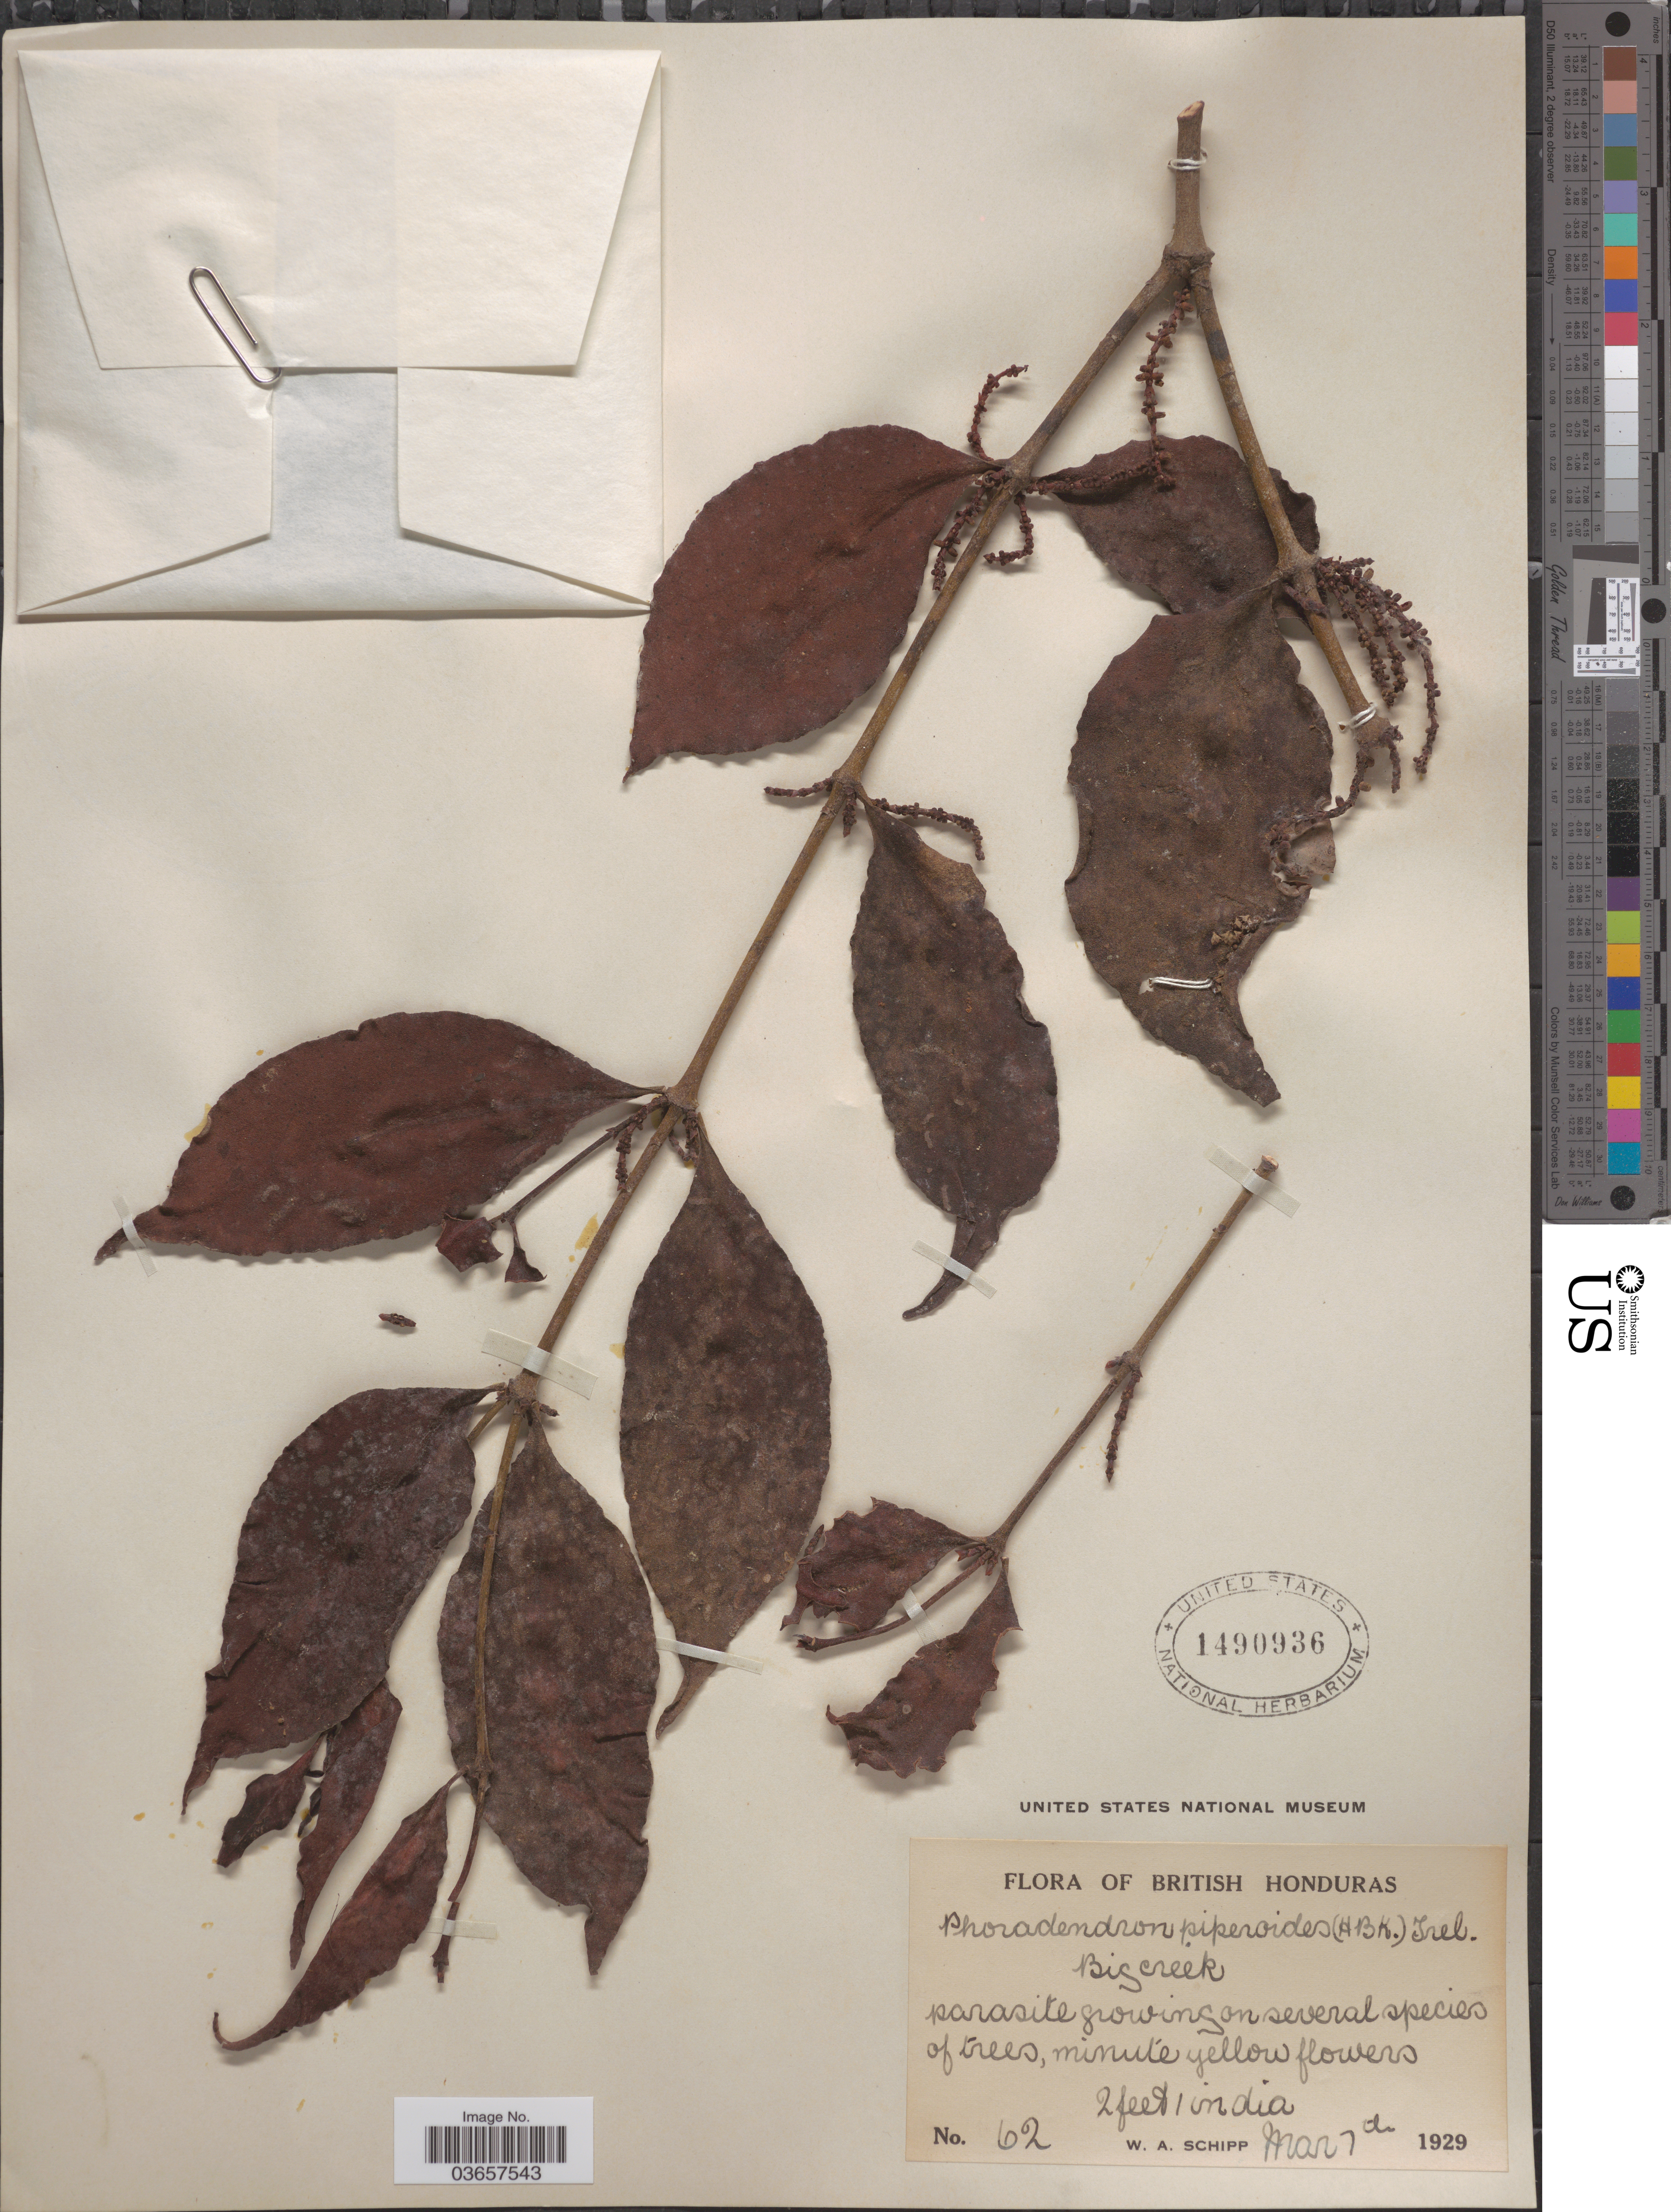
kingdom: Plantae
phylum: Tracheophyta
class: Magnoliopsida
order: Santalales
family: Viscaceae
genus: Phoradendron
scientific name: Phoradendron piperoides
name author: (Kunth) Trel.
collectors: W. Schipp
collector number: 62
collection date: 1929-03-07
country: Belize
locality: British Honduras. Big Creek.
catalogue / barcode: US 1490936